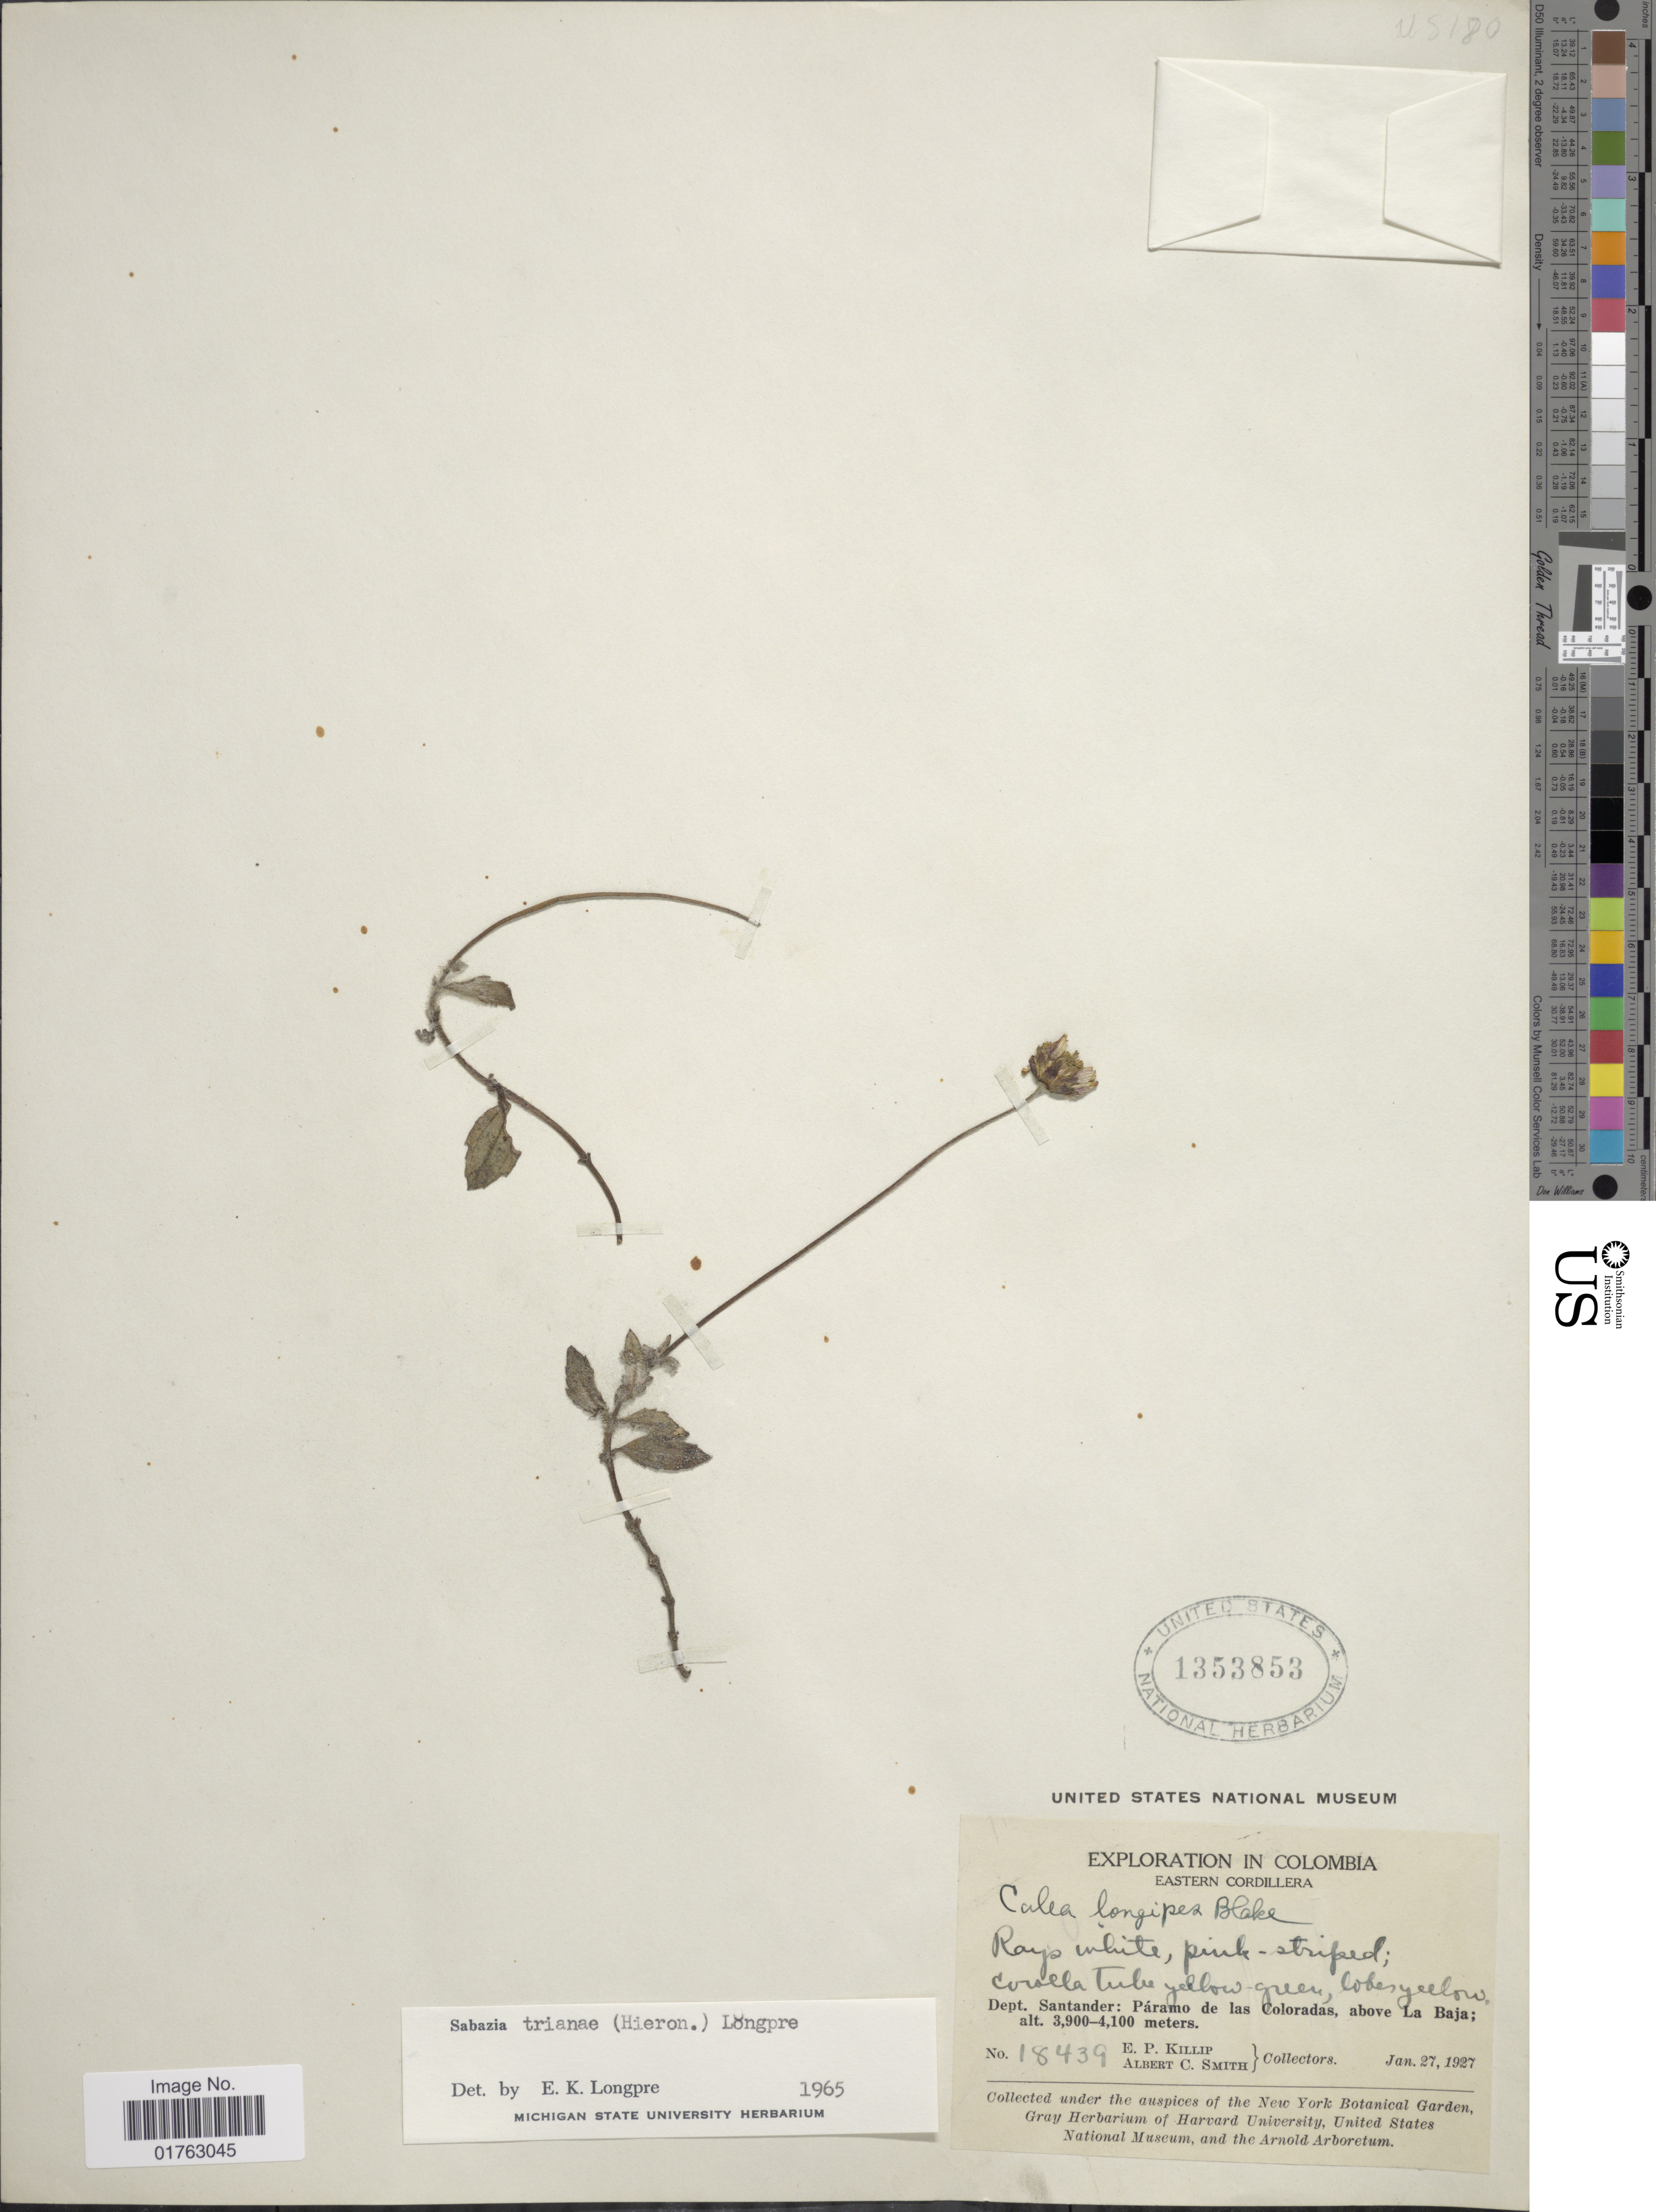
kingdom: Plantae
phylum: Tracheophyta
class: Magnoliopsida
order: Asterales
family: Asteraceae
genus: Sabazia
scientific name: Sabazia trianae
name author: (Hieron.) Longpre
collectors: E. P. Killip & A. C. Smith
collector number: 18439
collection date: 1927-01-27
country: Colombia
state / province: Santander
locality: Eastern Cordillera, Dept. Santander: Paramo de las Coloradas, above La Baja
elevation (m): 3900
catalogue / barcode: US 1353853